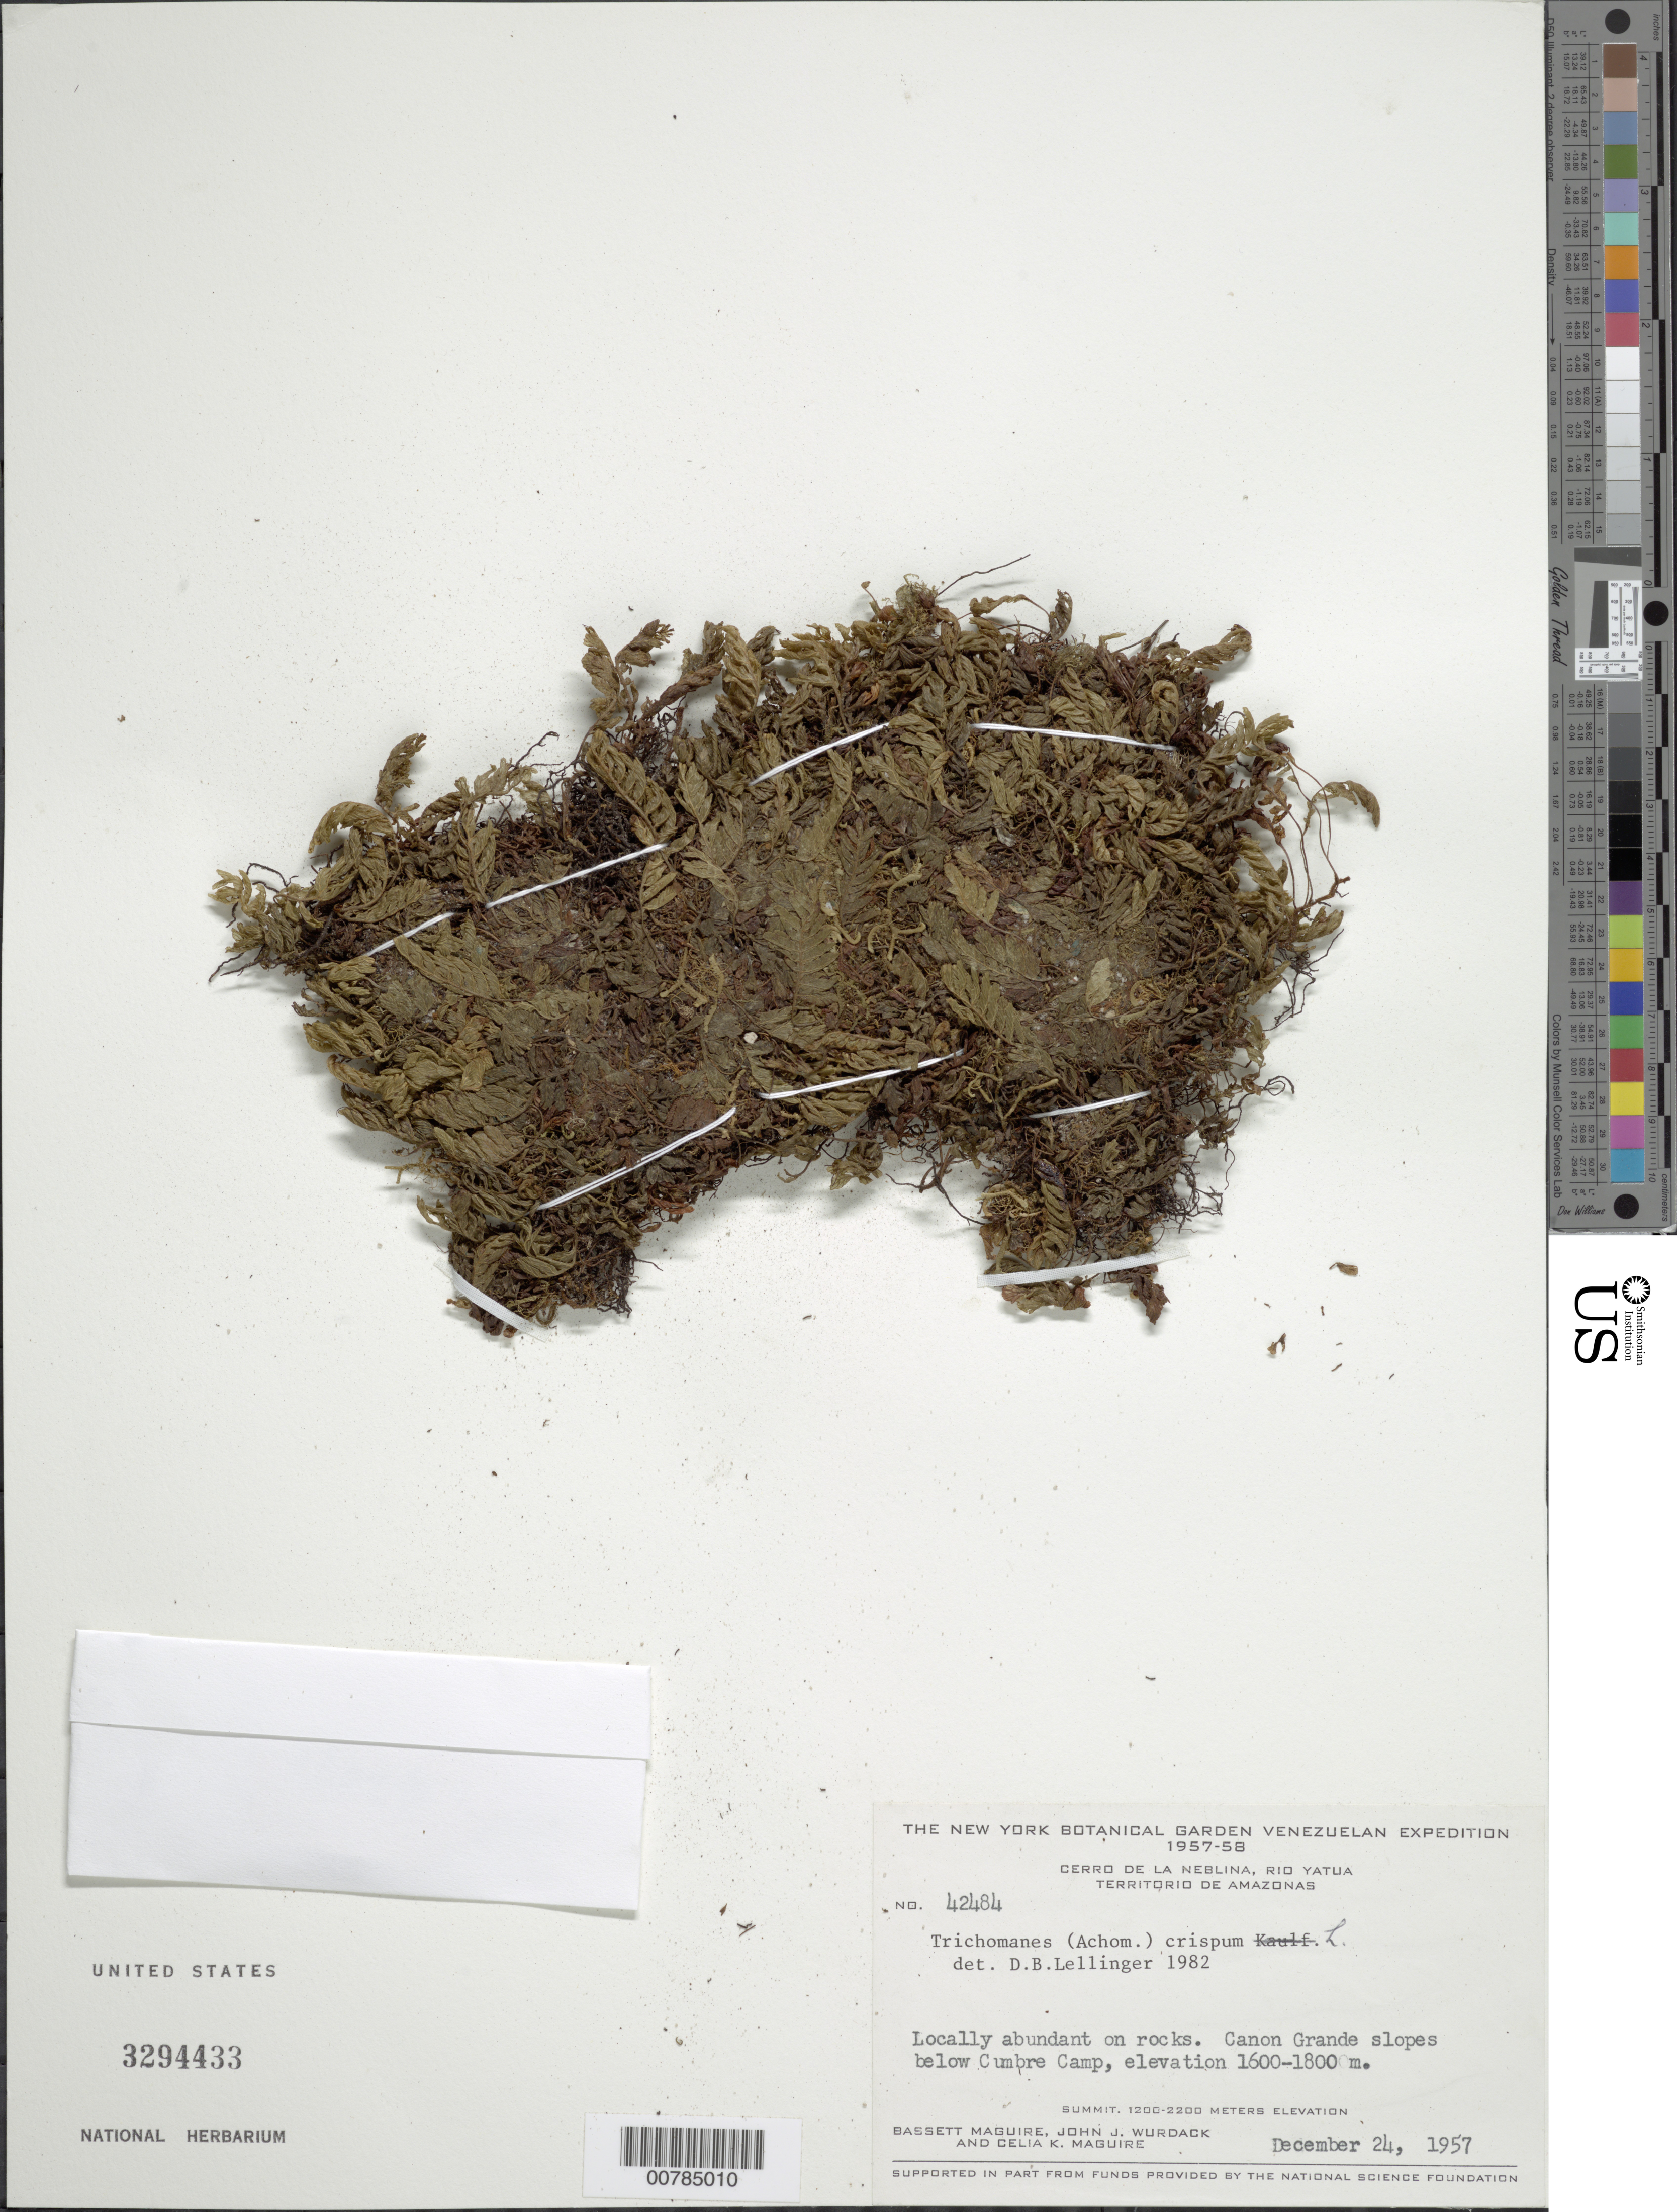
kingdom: Plantae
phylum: Tracheophyta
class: Polypodiopsida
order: Hymenophyllales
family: Hymenophyllaceae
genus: Trichomanes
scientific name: Trichomanes crispum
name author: L.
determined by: Lellinger, David B., (BOT), Smithsonian Institution - National Museum of Natural History (UNITED STATES)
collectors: B. Maguire, J. J. Wurdack & C. K. Maguire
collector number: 42484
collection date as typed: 24-Dec-57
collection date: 1957-12-24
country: Venezuela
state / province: Amazonas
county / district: Río Negro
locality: Cerro de la Neblina, Río Yatua, Caño Grande, below Cumbre Camp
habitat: On rocks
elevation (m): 1600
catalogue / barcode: US 3294433